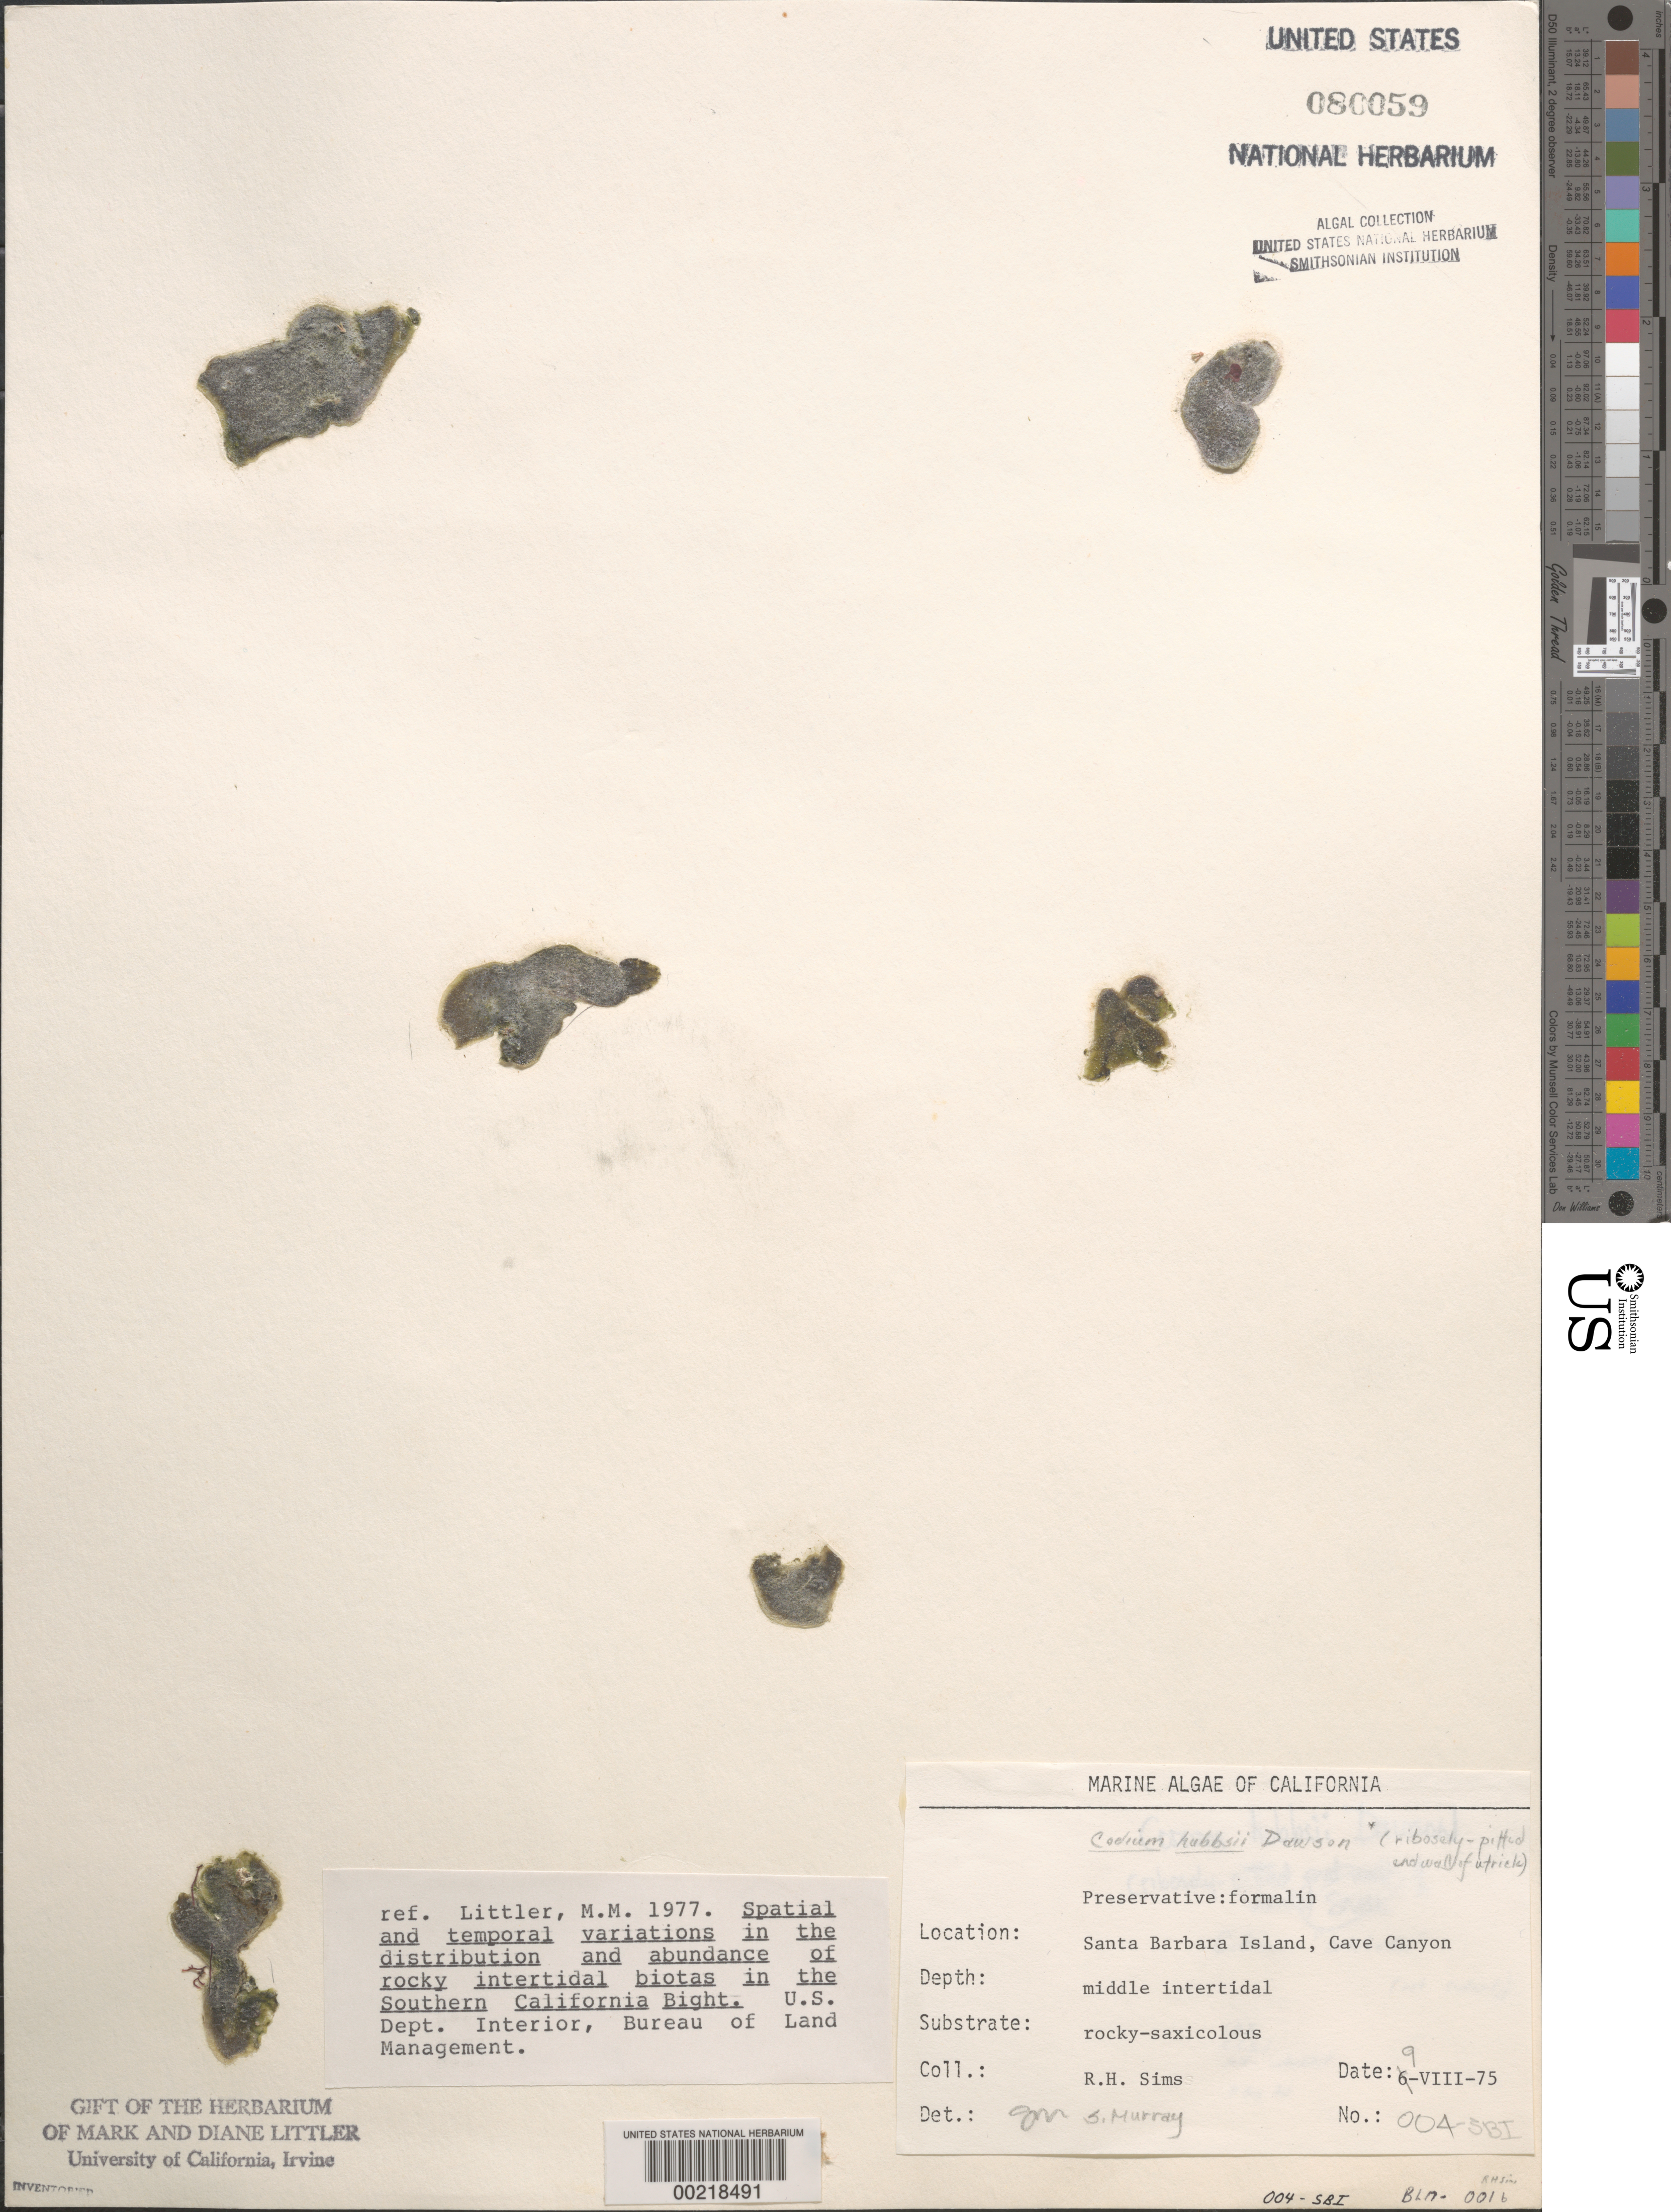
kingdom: Plantae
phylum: Chlorophyta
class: Ulvophyceae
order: Bryopsidales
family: Codiaceae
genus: Codium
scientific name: Codium hubbsii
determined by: Murray, S. N.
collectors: R. H. Sims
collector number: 004-sbi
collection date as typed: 09 Aug 1975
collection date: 1975-08-09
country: United States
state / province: California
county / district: Santa Barbara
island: Santa Barbara Island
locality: Cave Canyon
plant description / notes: BLM-SOCALBIGHT Rocky Intertidal Survey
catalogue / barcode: US 80059